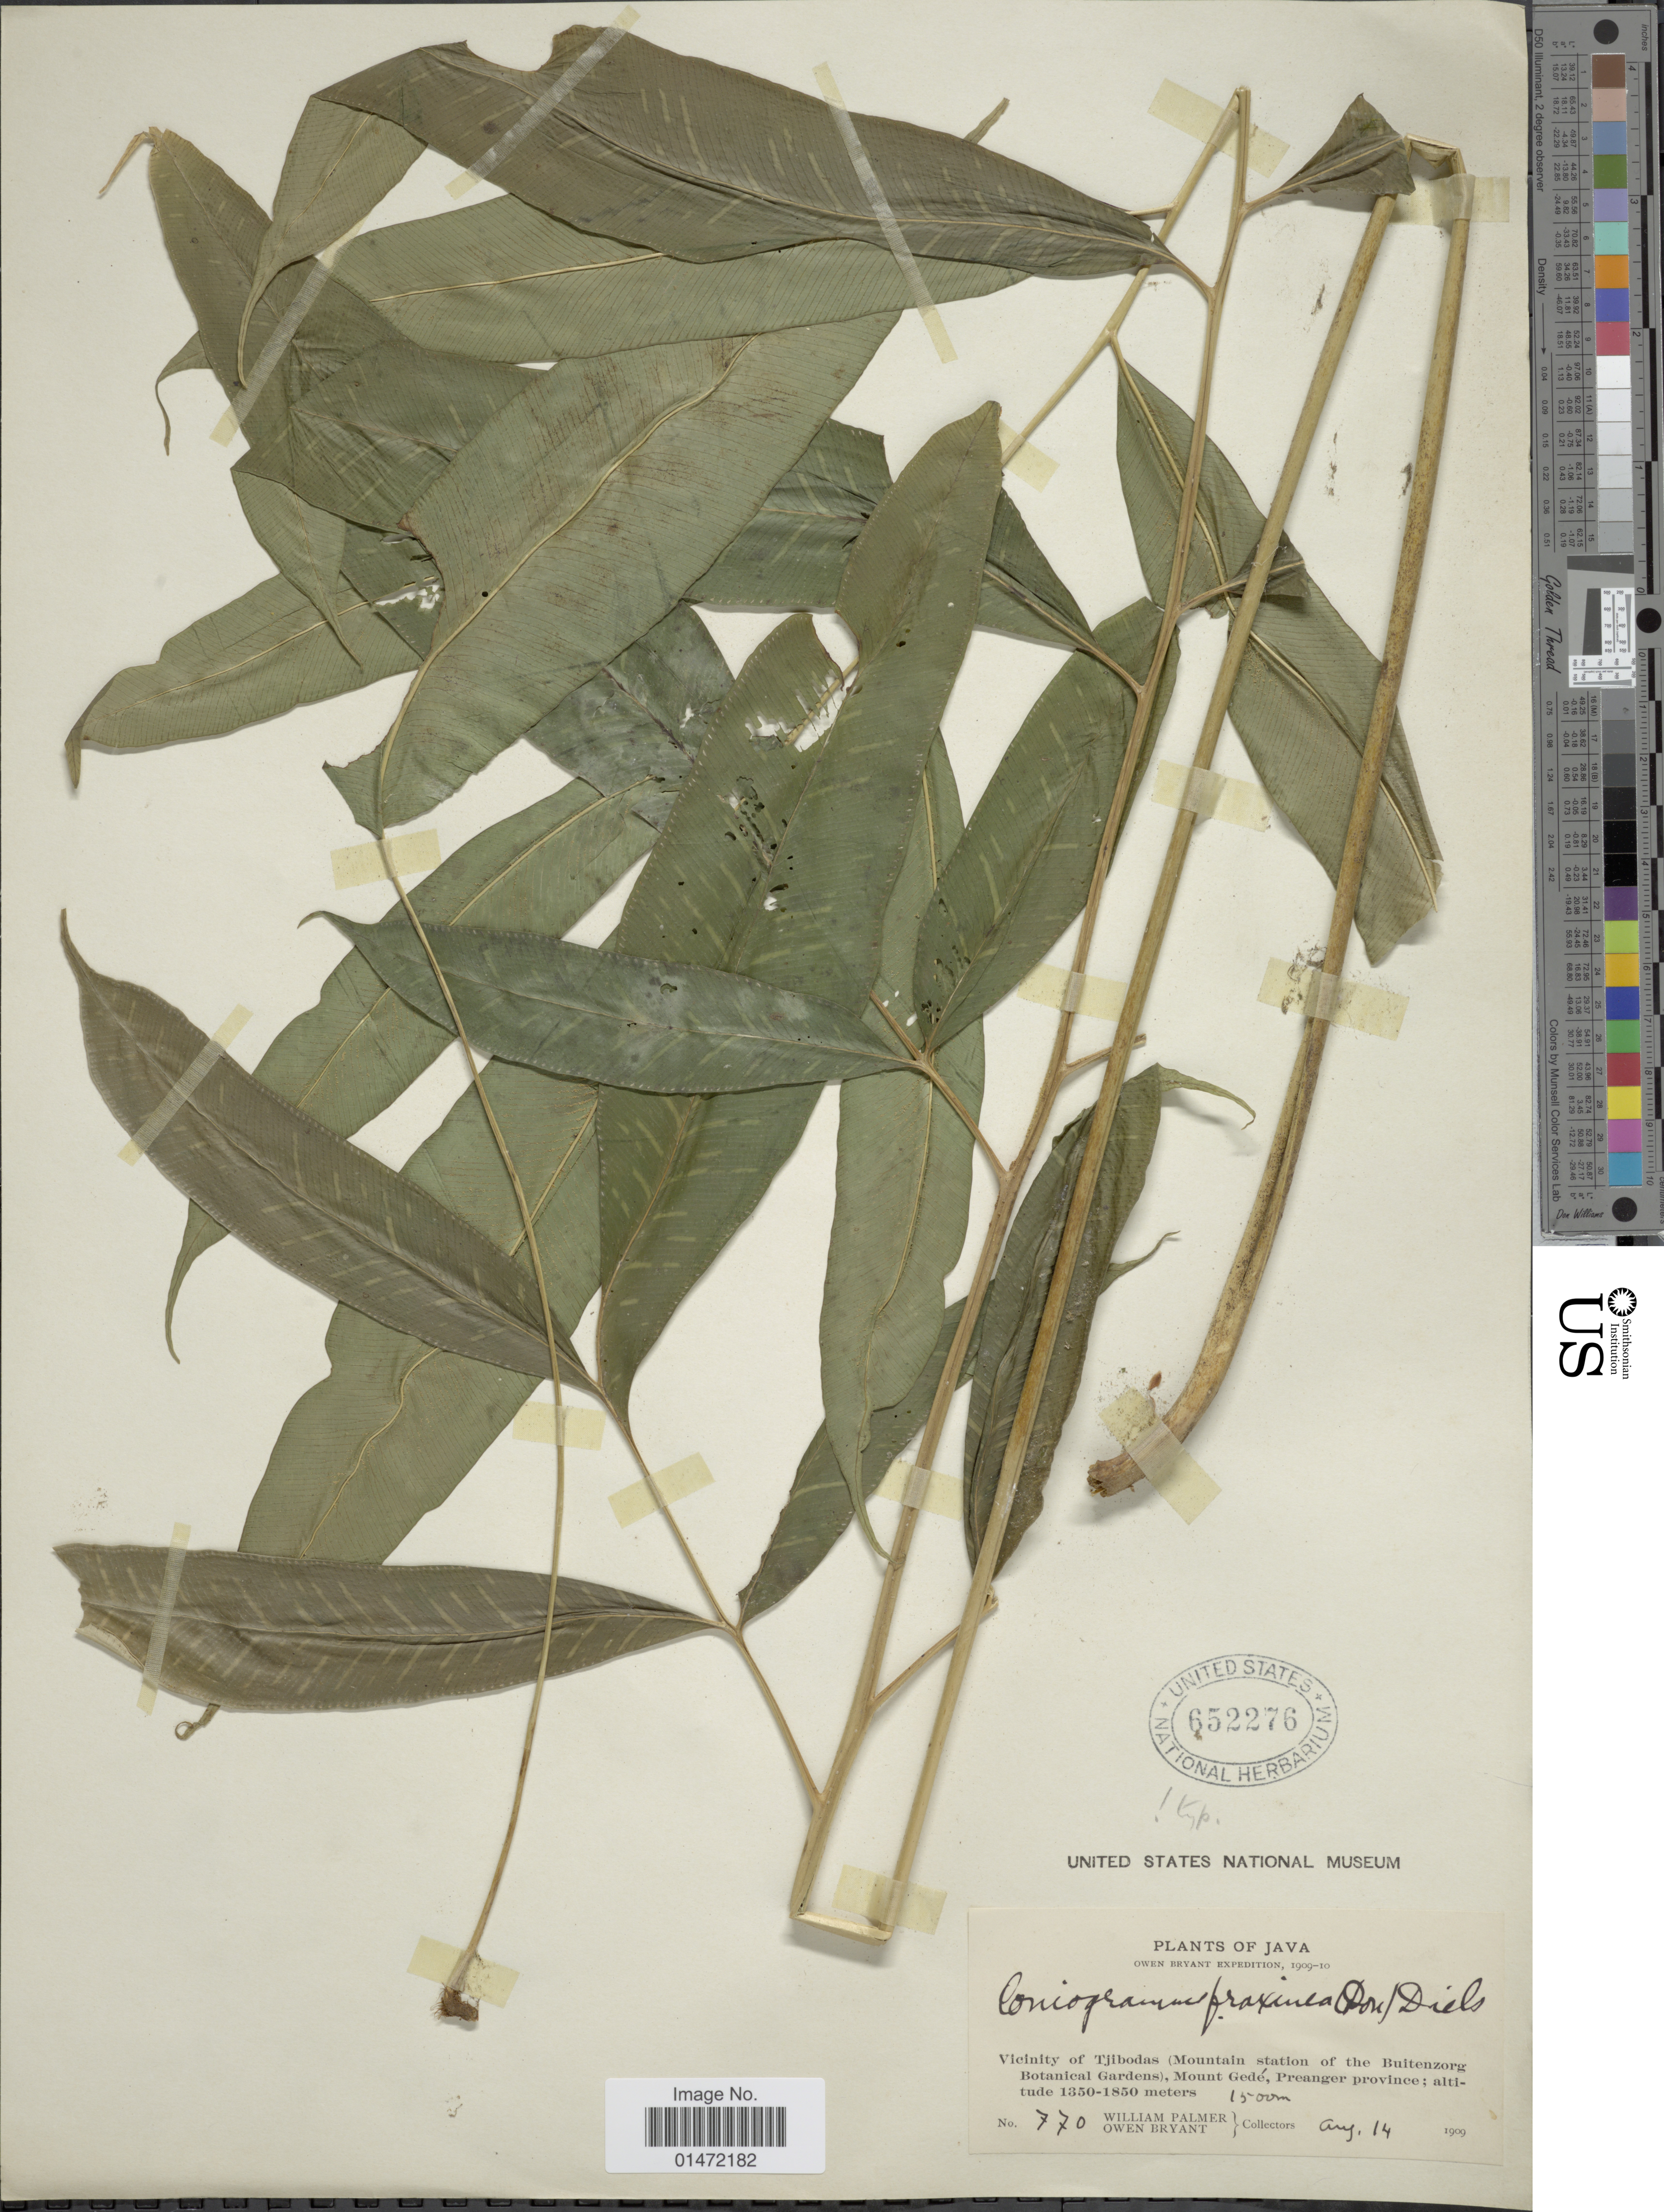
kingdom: Plantae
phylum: Tracheophyta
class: Polypodiopsida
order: Polypodiales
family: Pteridaceae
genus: Coniogramme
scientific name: Coniogramme fraxinea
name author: (D. Don) Diels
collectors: W. Palmer & O. Bryant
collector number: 770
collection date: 1909-08-14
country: Indonesia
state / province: Java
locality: Vicinity of Tjibodas (Mountain station of the Buitenzorg Botanical Gardens), Mount Gedé, Preanger province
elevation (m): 1500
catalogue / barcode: US 652276